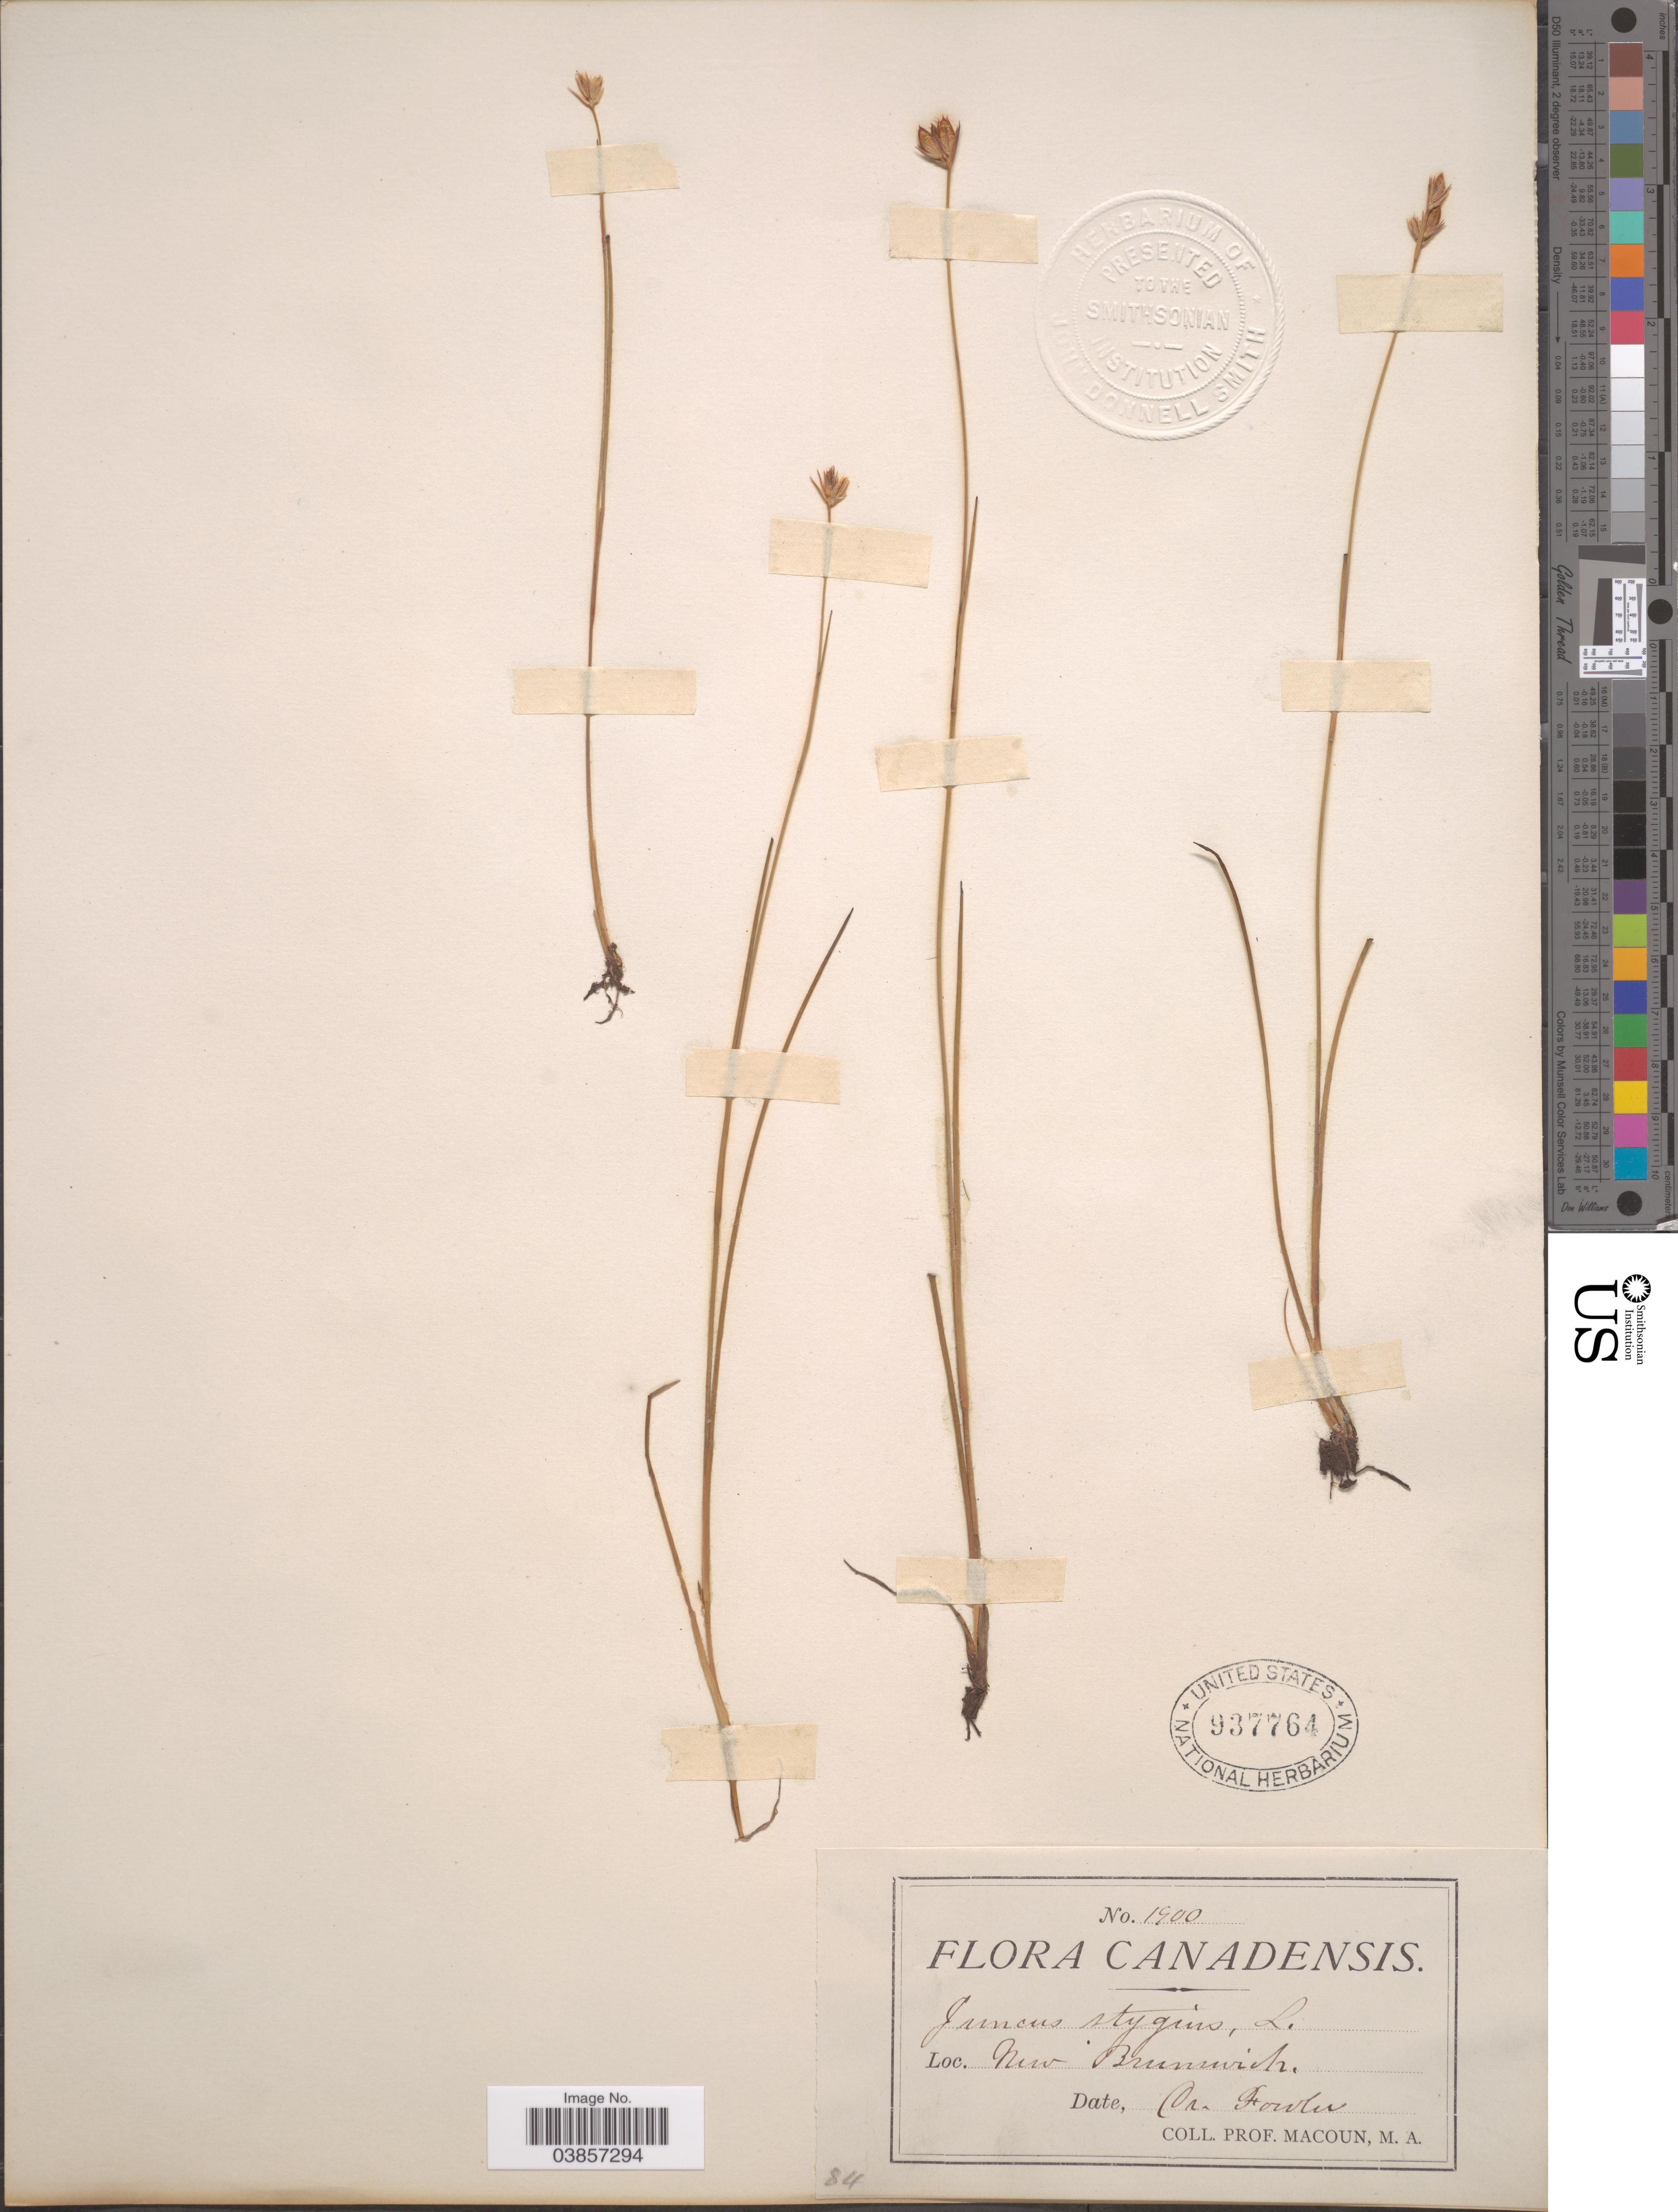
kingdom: Plantae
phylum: Tracheophyta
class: Liliopsida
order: Poales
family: Juncaceae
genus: Juncus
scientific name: Juncus stygius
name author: L.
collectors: Prof. Macoun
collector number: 1900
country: Canada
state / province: New Brunswick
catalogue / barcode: US 937764